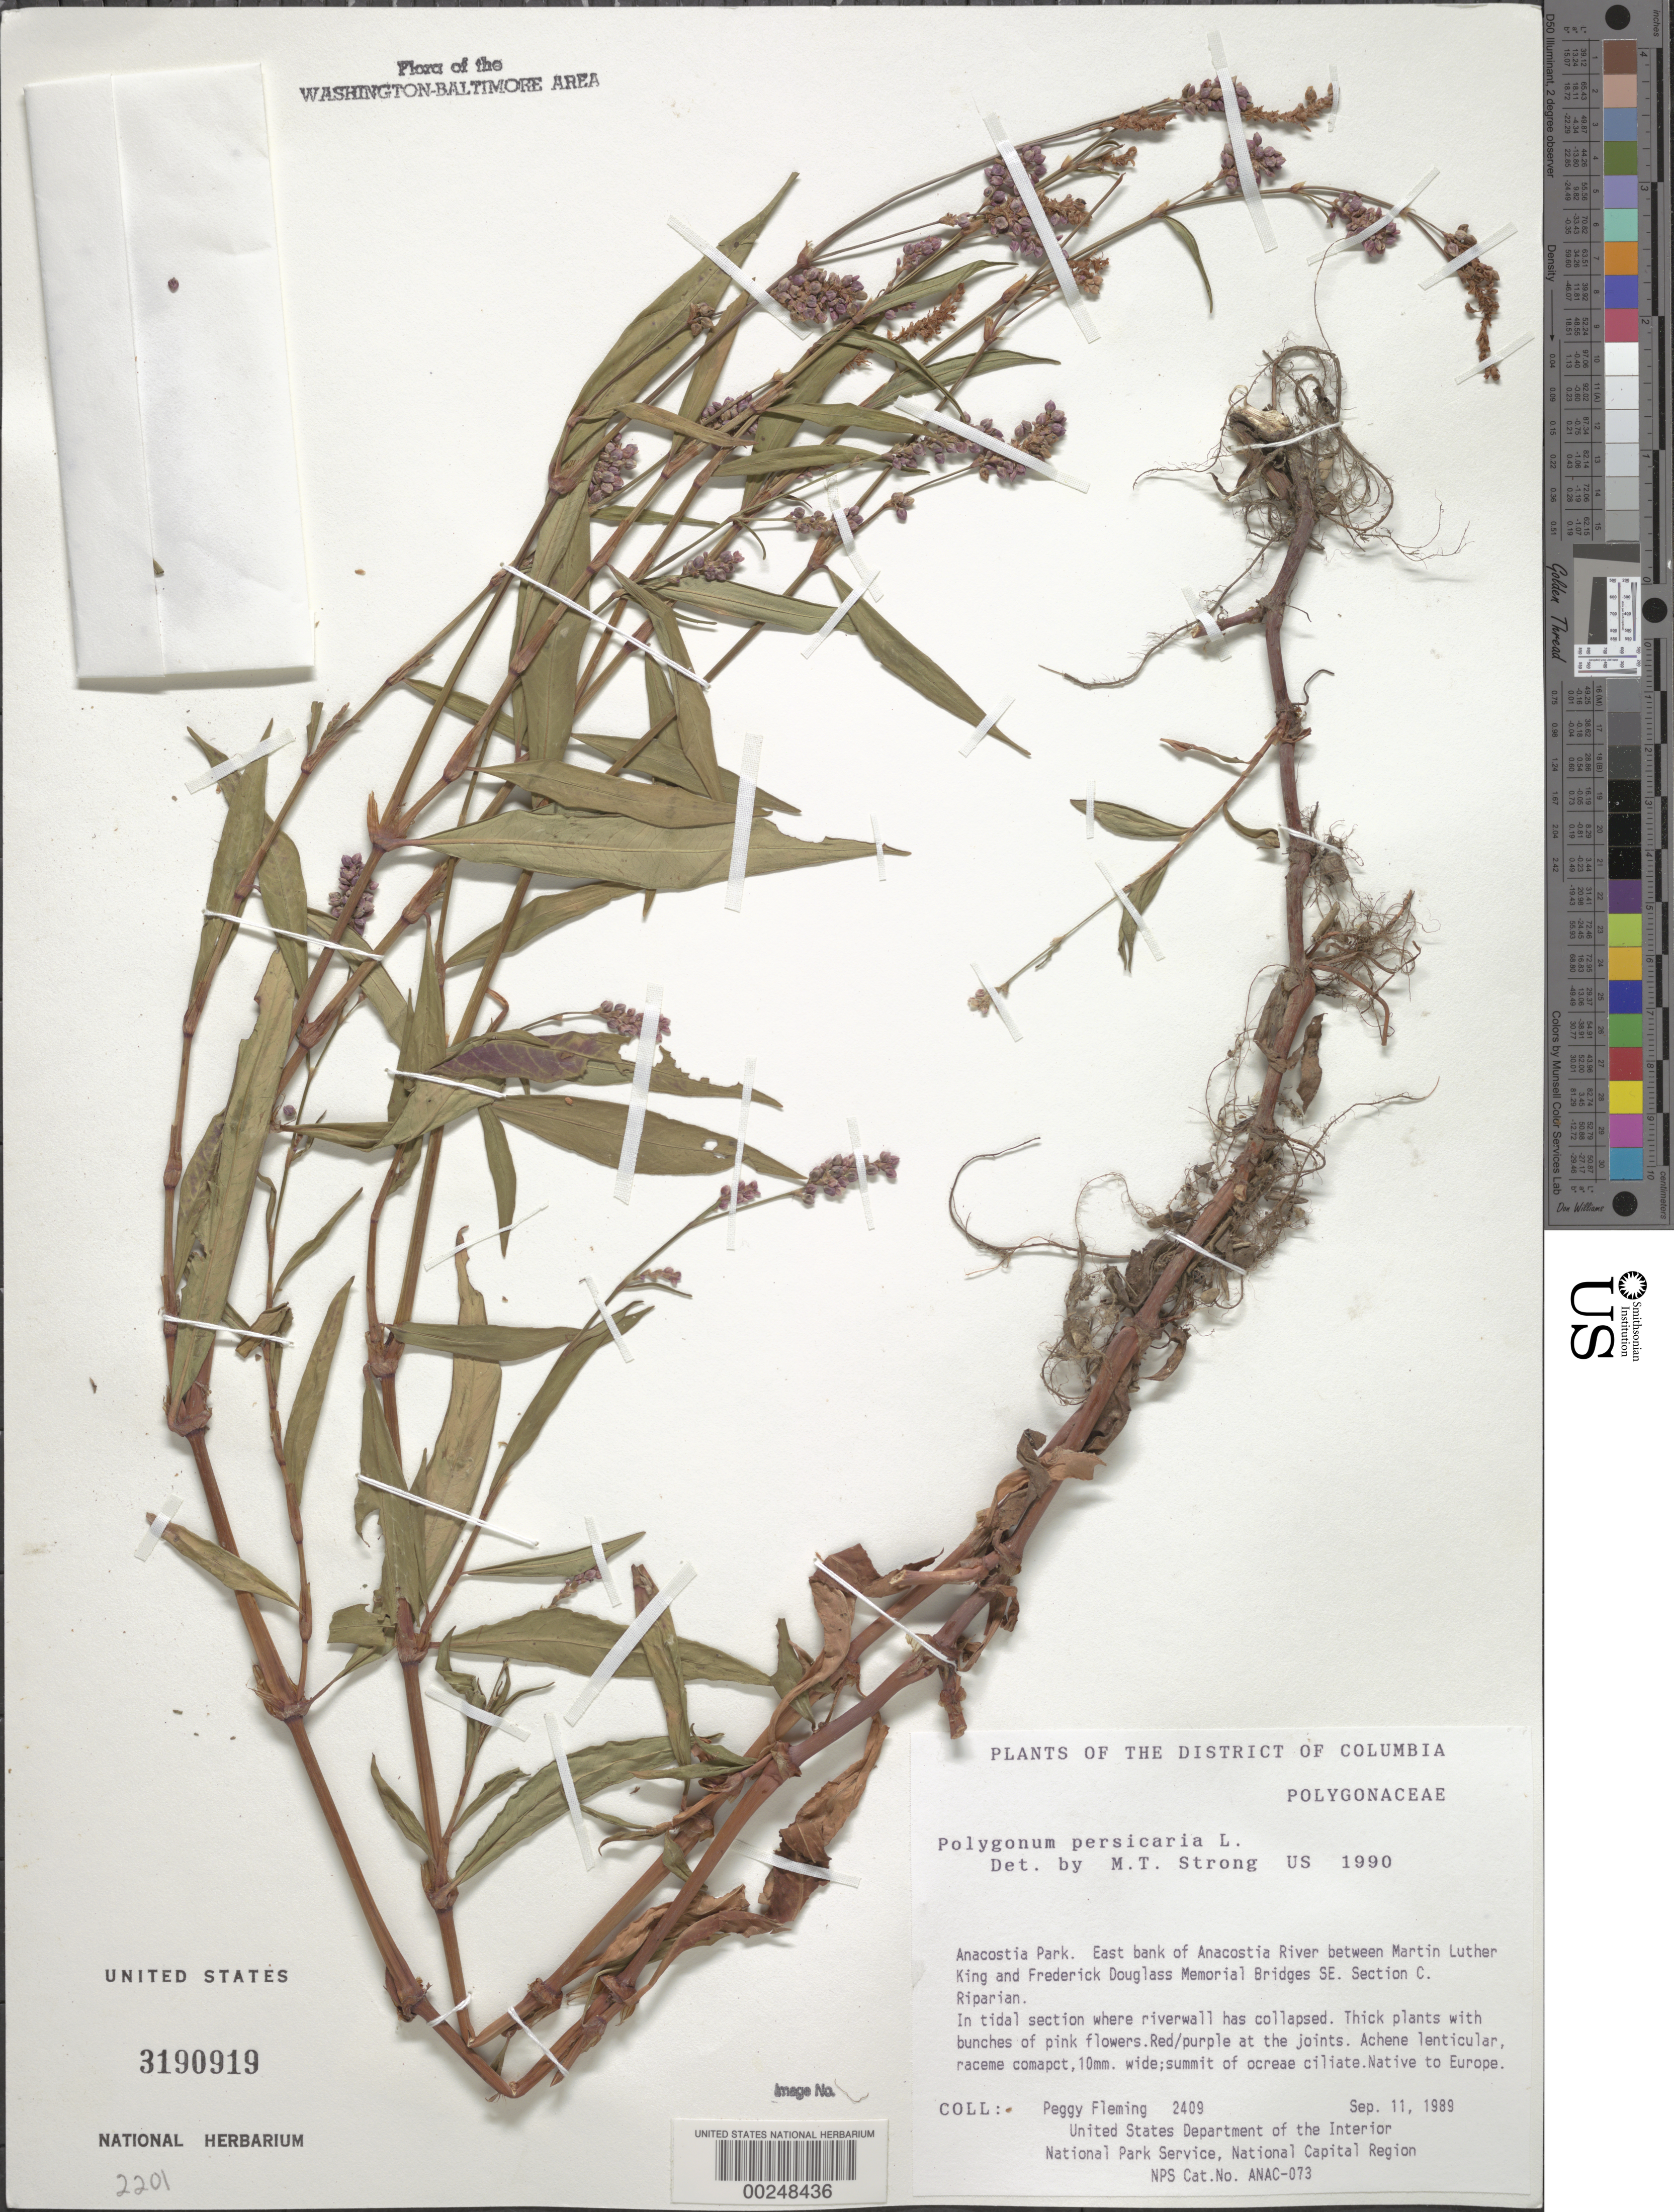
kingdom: Plantae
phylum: Tracheophyta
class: Magnoliopsida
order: Caryophyllales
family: Polygonaceae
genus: Persicaria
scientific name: Persicaria maculosa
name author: S.F. Gray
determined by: Atha, D. E.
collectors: P. Fleming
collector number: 2409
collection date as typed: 11 Sep 1989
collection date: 1989-09-11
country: United States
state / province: District of Columbia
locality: Anacostia Park, bank of river between Martin Luther King and Frederick Douglas Memorial Bridges, Section C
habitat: In tidal section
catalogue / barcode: US 3190919